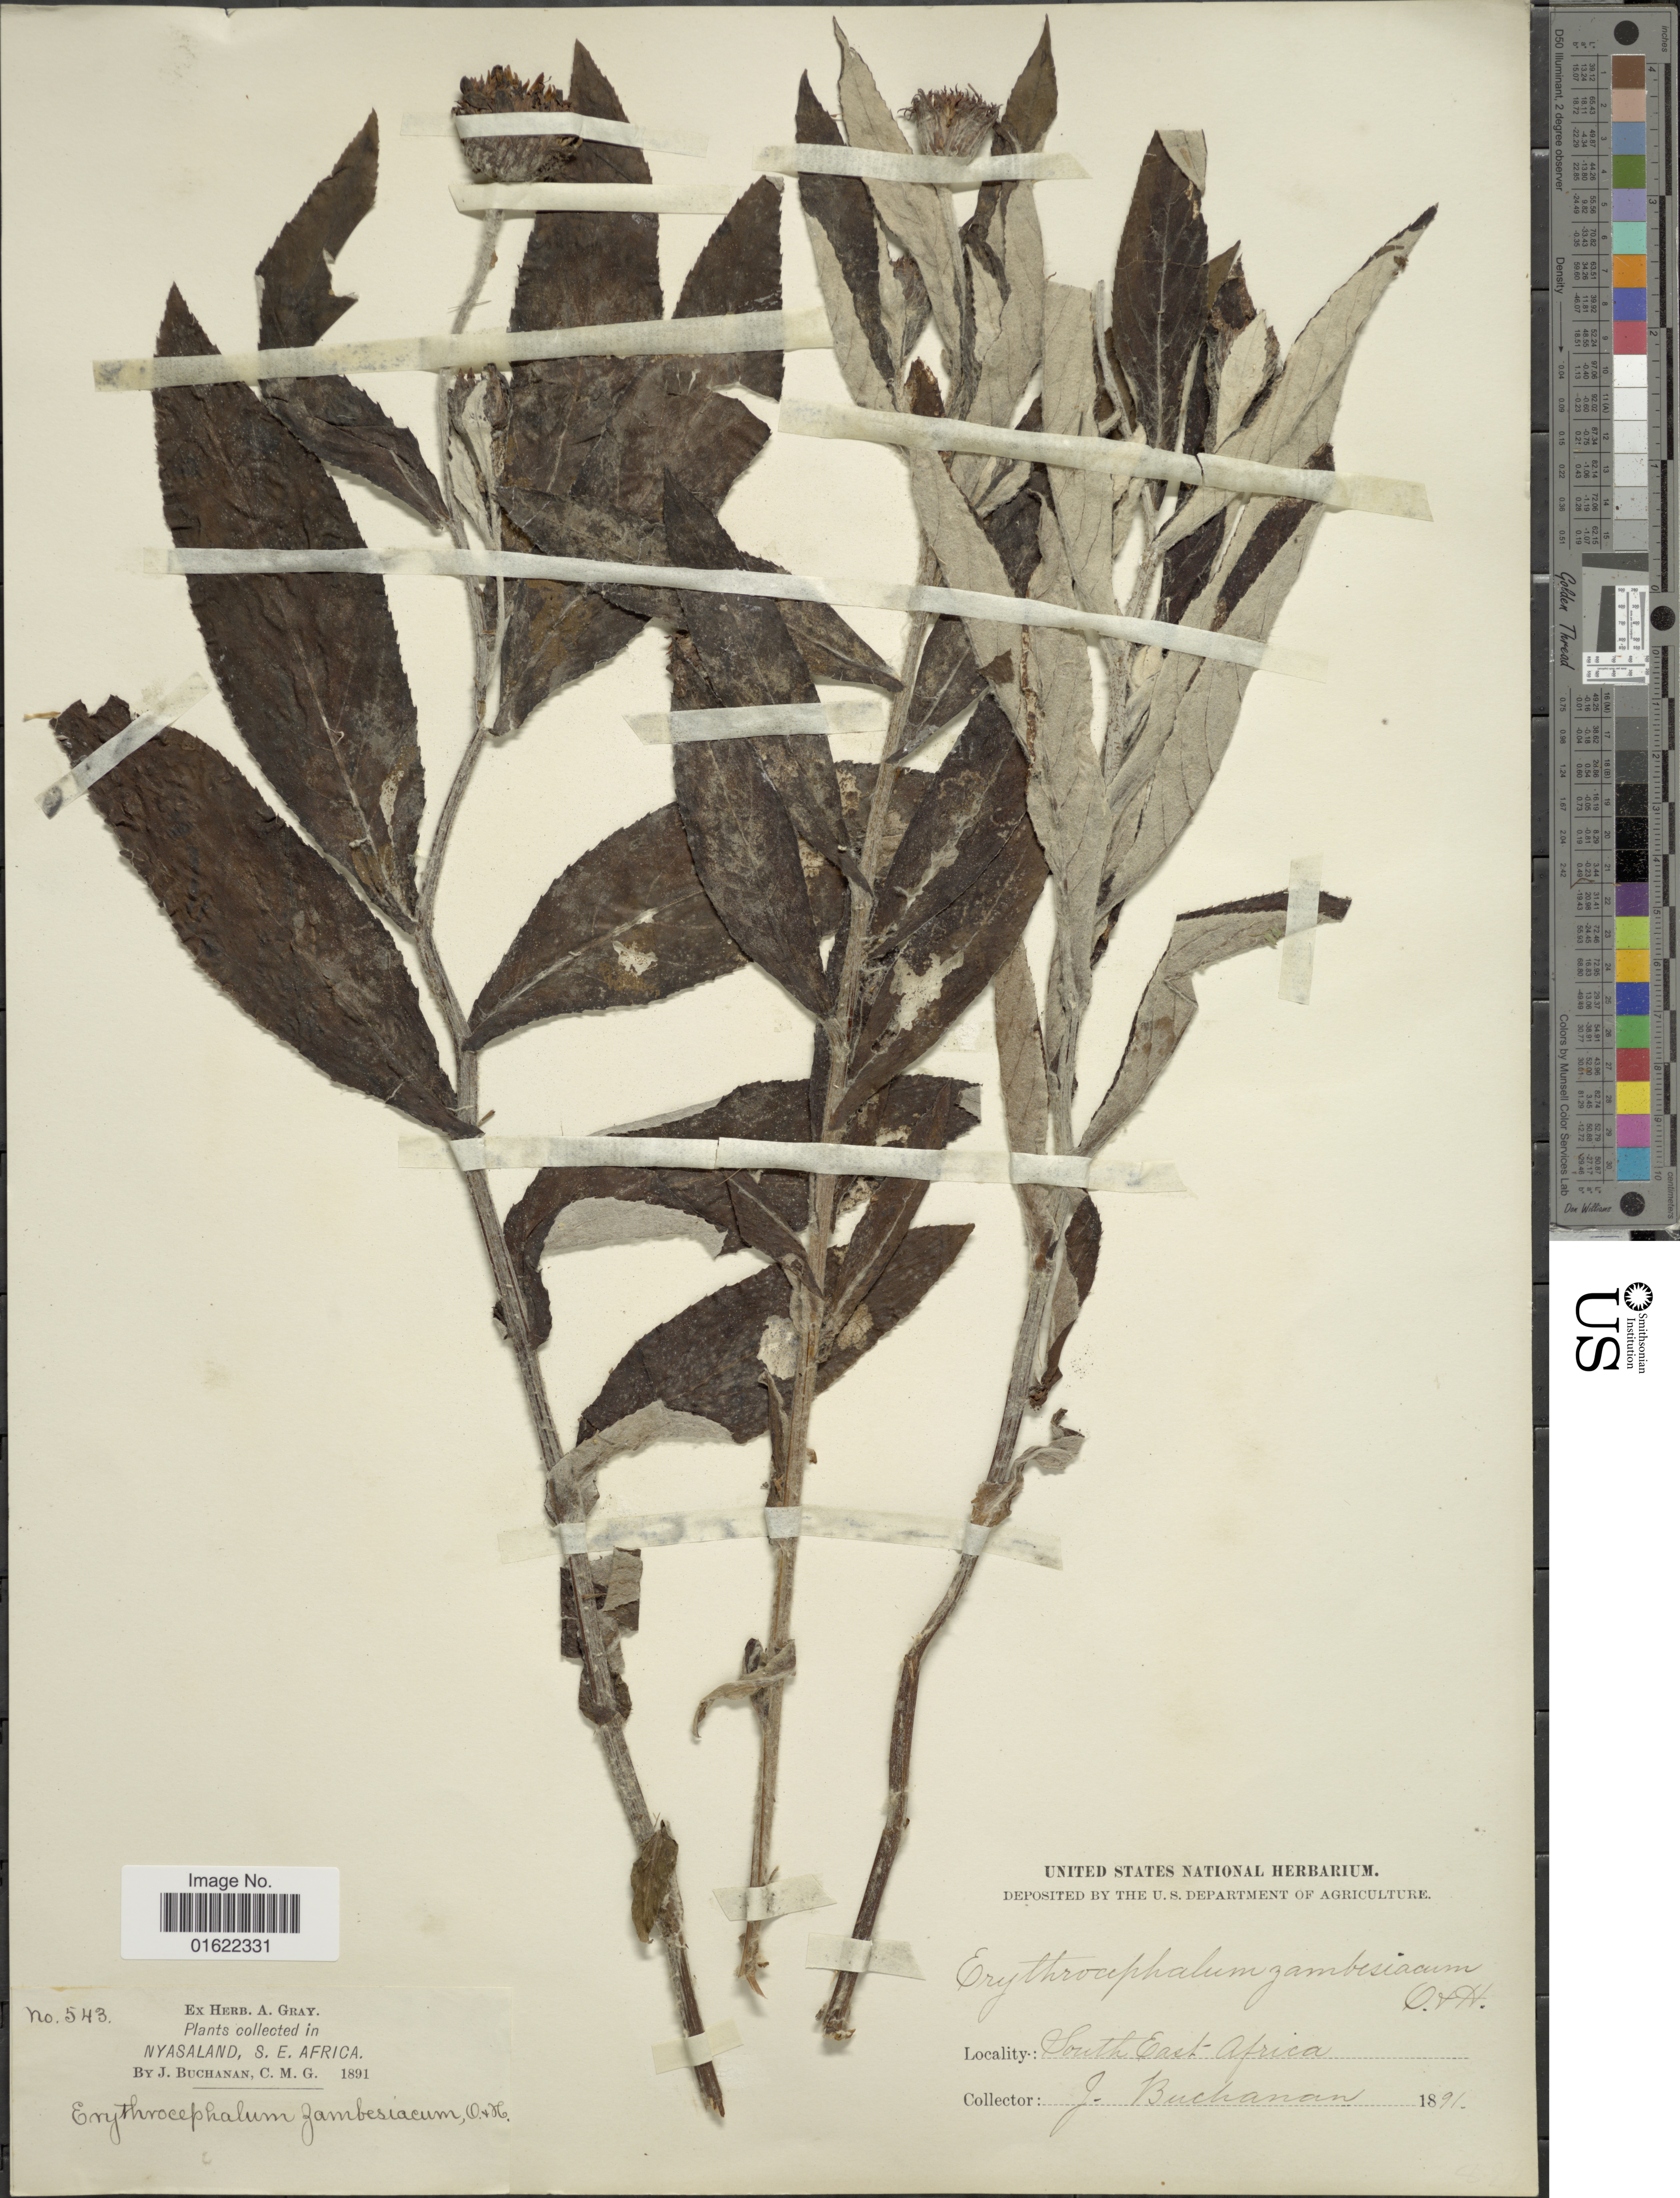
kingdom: Plantae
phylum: Tracheophyta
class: Magnoliopsida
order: Asterales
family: Asteraceae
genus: Erythrocephalum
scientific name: Erythrocephalum zambesiacum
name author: Oliv. & Hieron.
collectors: J. Buchanan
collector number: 543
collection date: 1891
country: Malawi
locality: Nyasaland, South East Africa